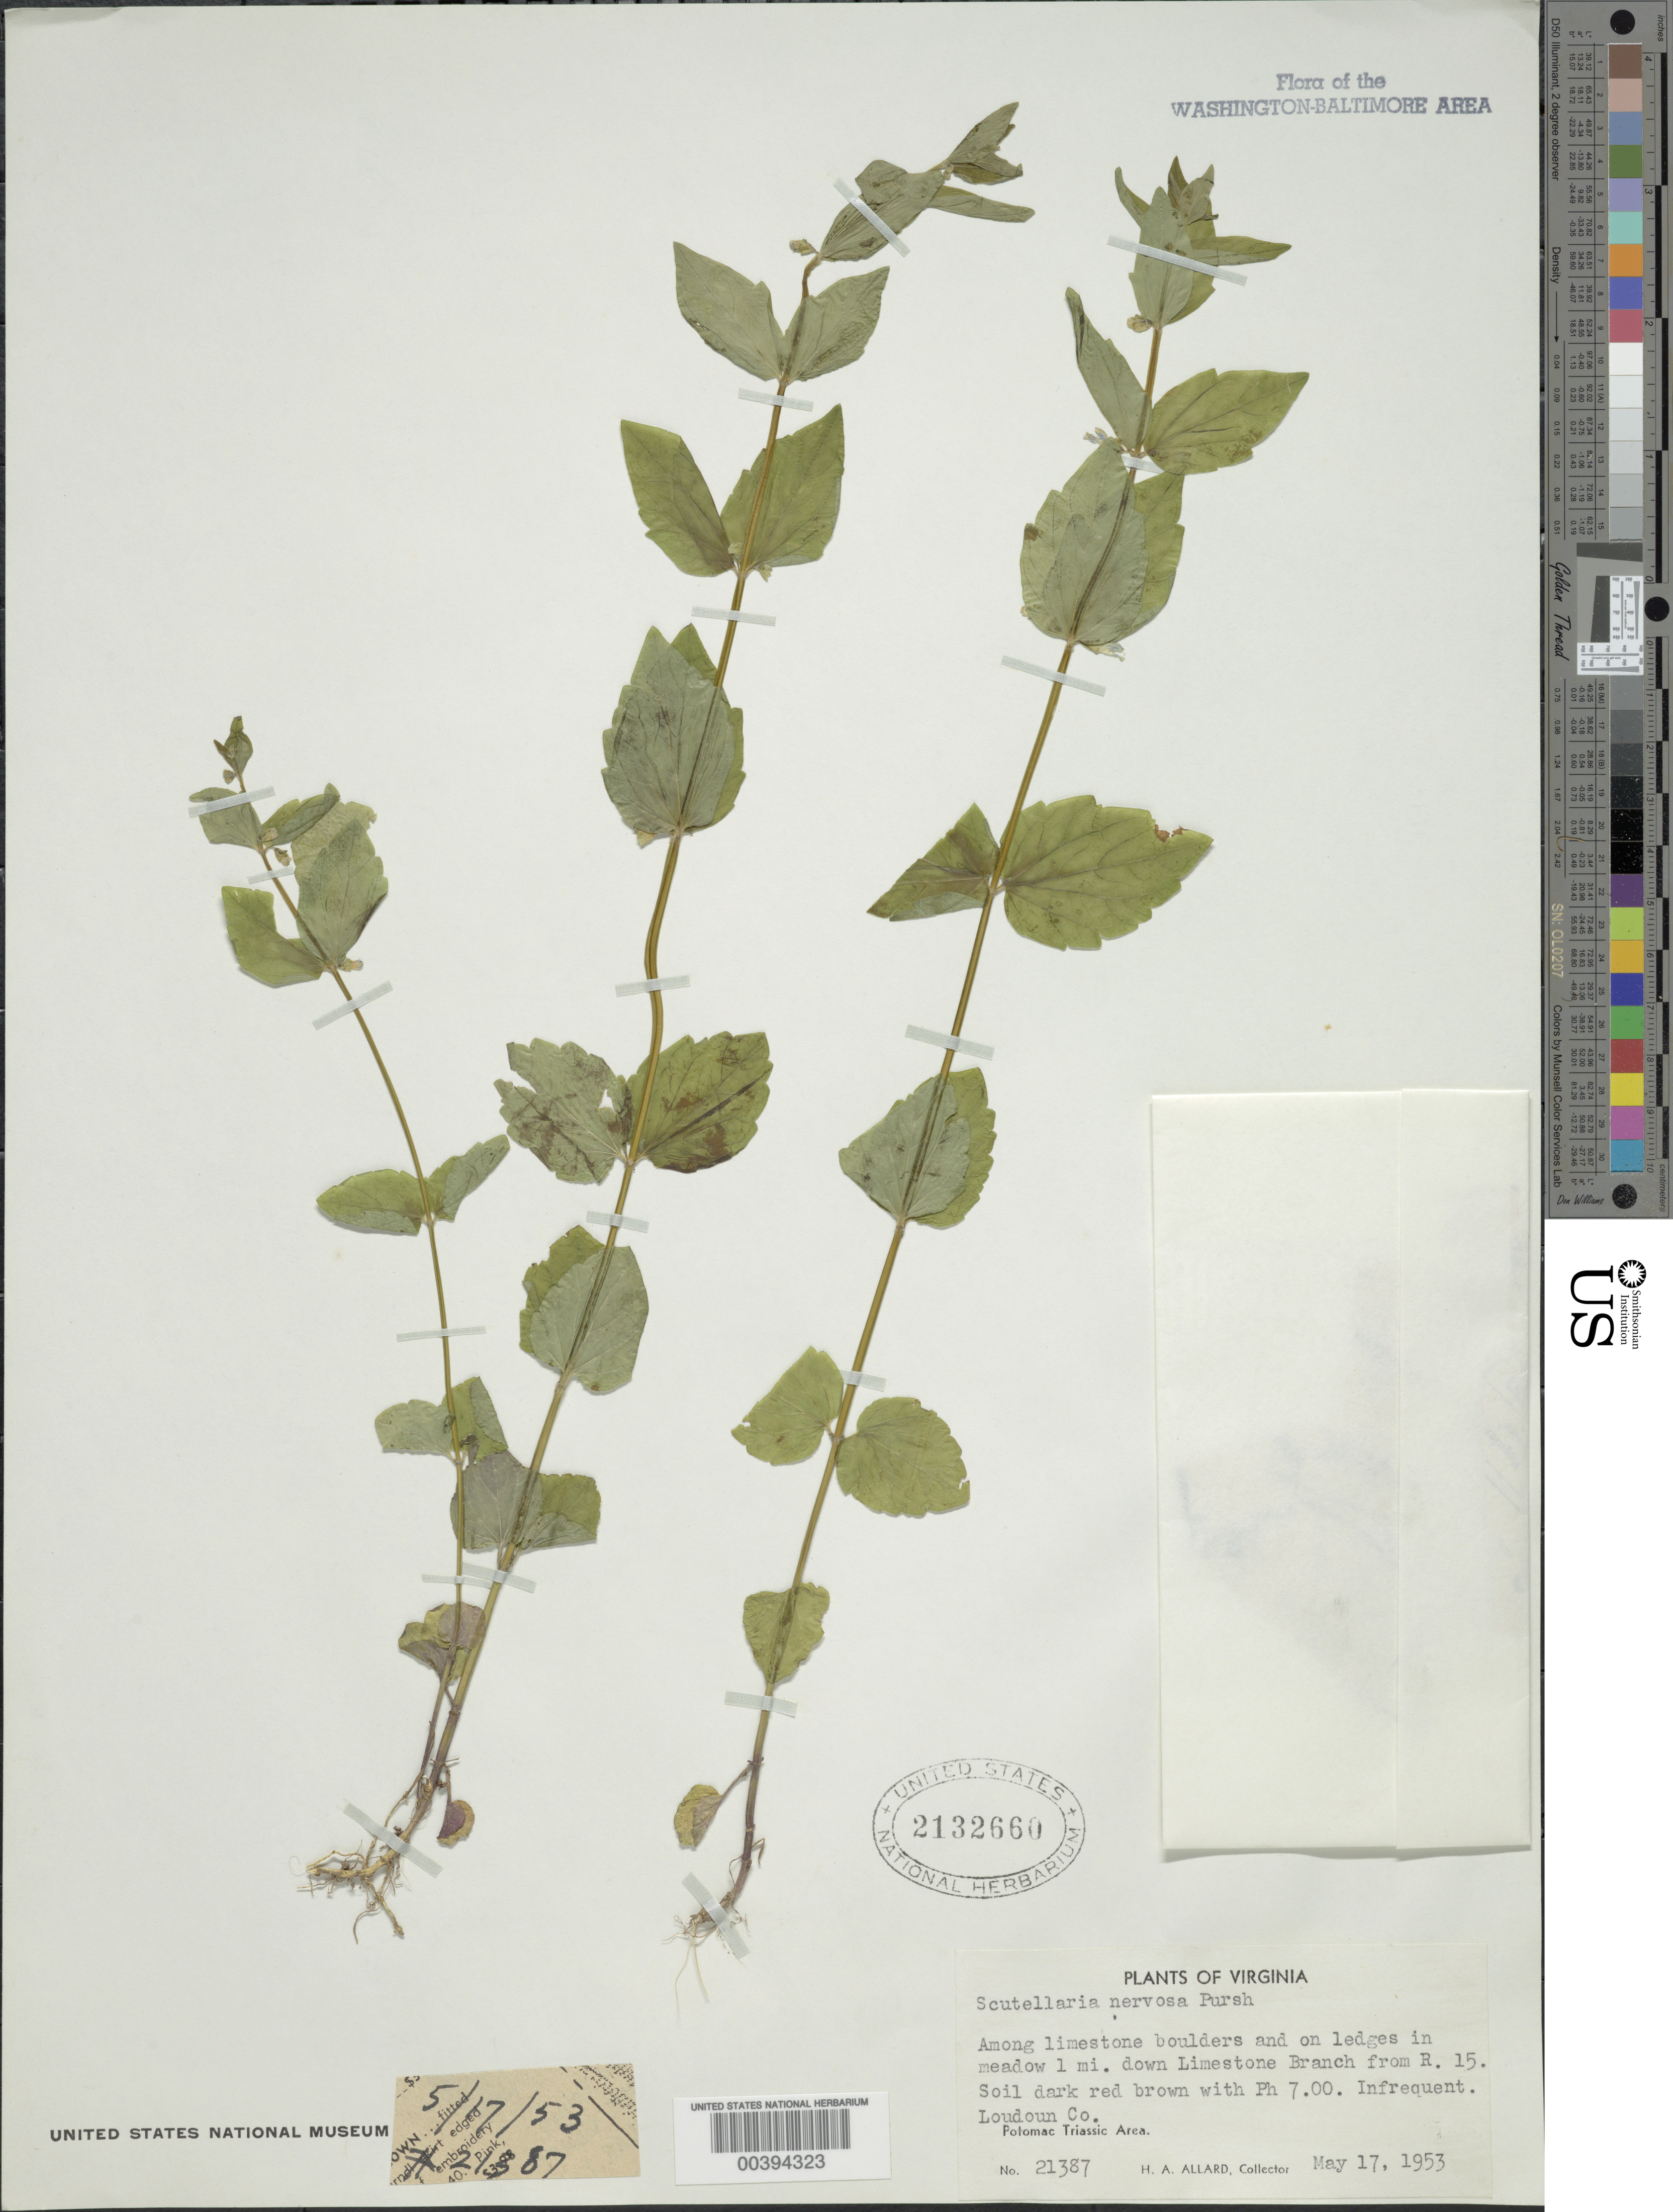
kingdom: Plantae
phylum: Tracheophyta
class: Magnoliopsida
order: Lamiales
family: Lamiaceae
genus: Scutellaria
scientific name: Scutellaria nervosa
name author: Pursh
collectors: H. A. Allard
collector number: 21387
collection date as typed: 17 May 1953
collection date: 1953-05-17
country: United States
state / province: Virginia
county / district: Loudoun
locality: Downstream from Route 15 on Limestone Branch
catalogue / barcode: US 2132660